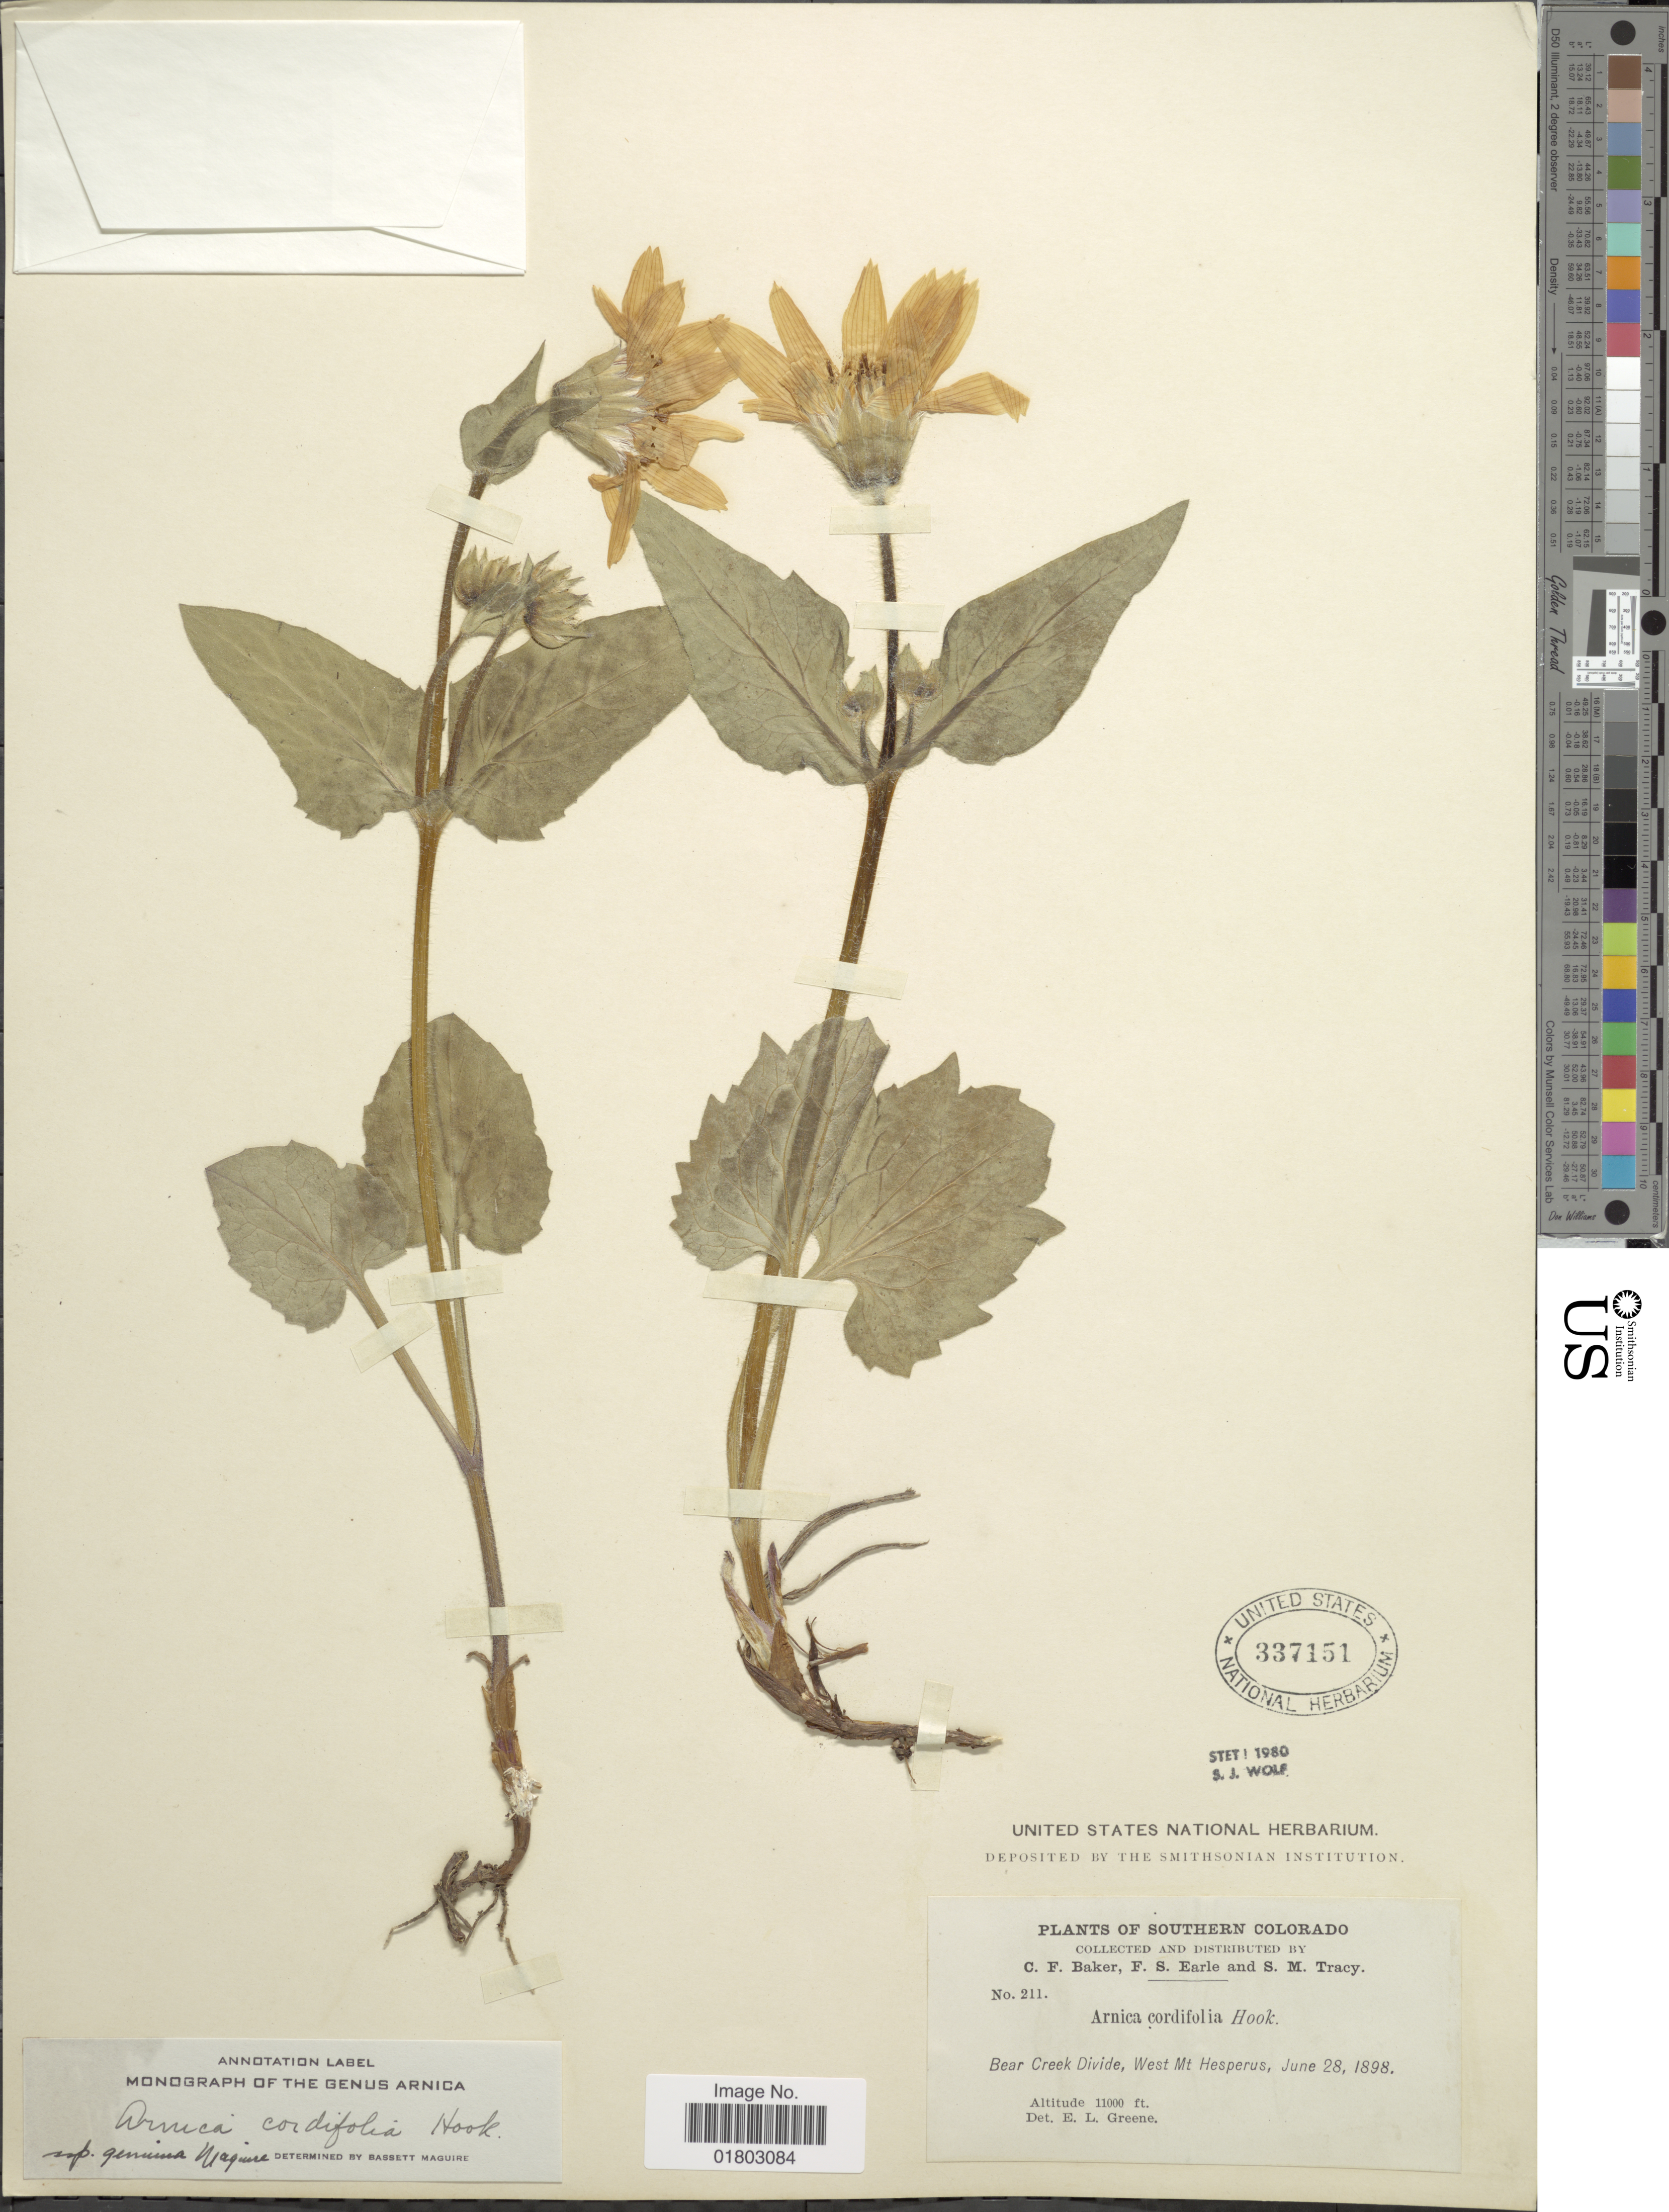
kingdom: Plantae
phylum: Tracheophyta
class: Magnoliopsida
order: Asterales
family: Asteraceae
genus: Arnica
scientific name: Arnica cordifolia subsp. genuina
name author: Maguire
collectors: C. F. Baker, F. S. Earle & S. M. Tracy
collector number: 211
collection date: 1898-06-28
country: United States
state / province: Colorado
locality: Southern Colorado, Bear Creek Divide, West Mt Hesperus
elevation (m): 3353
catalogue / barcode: US 337151